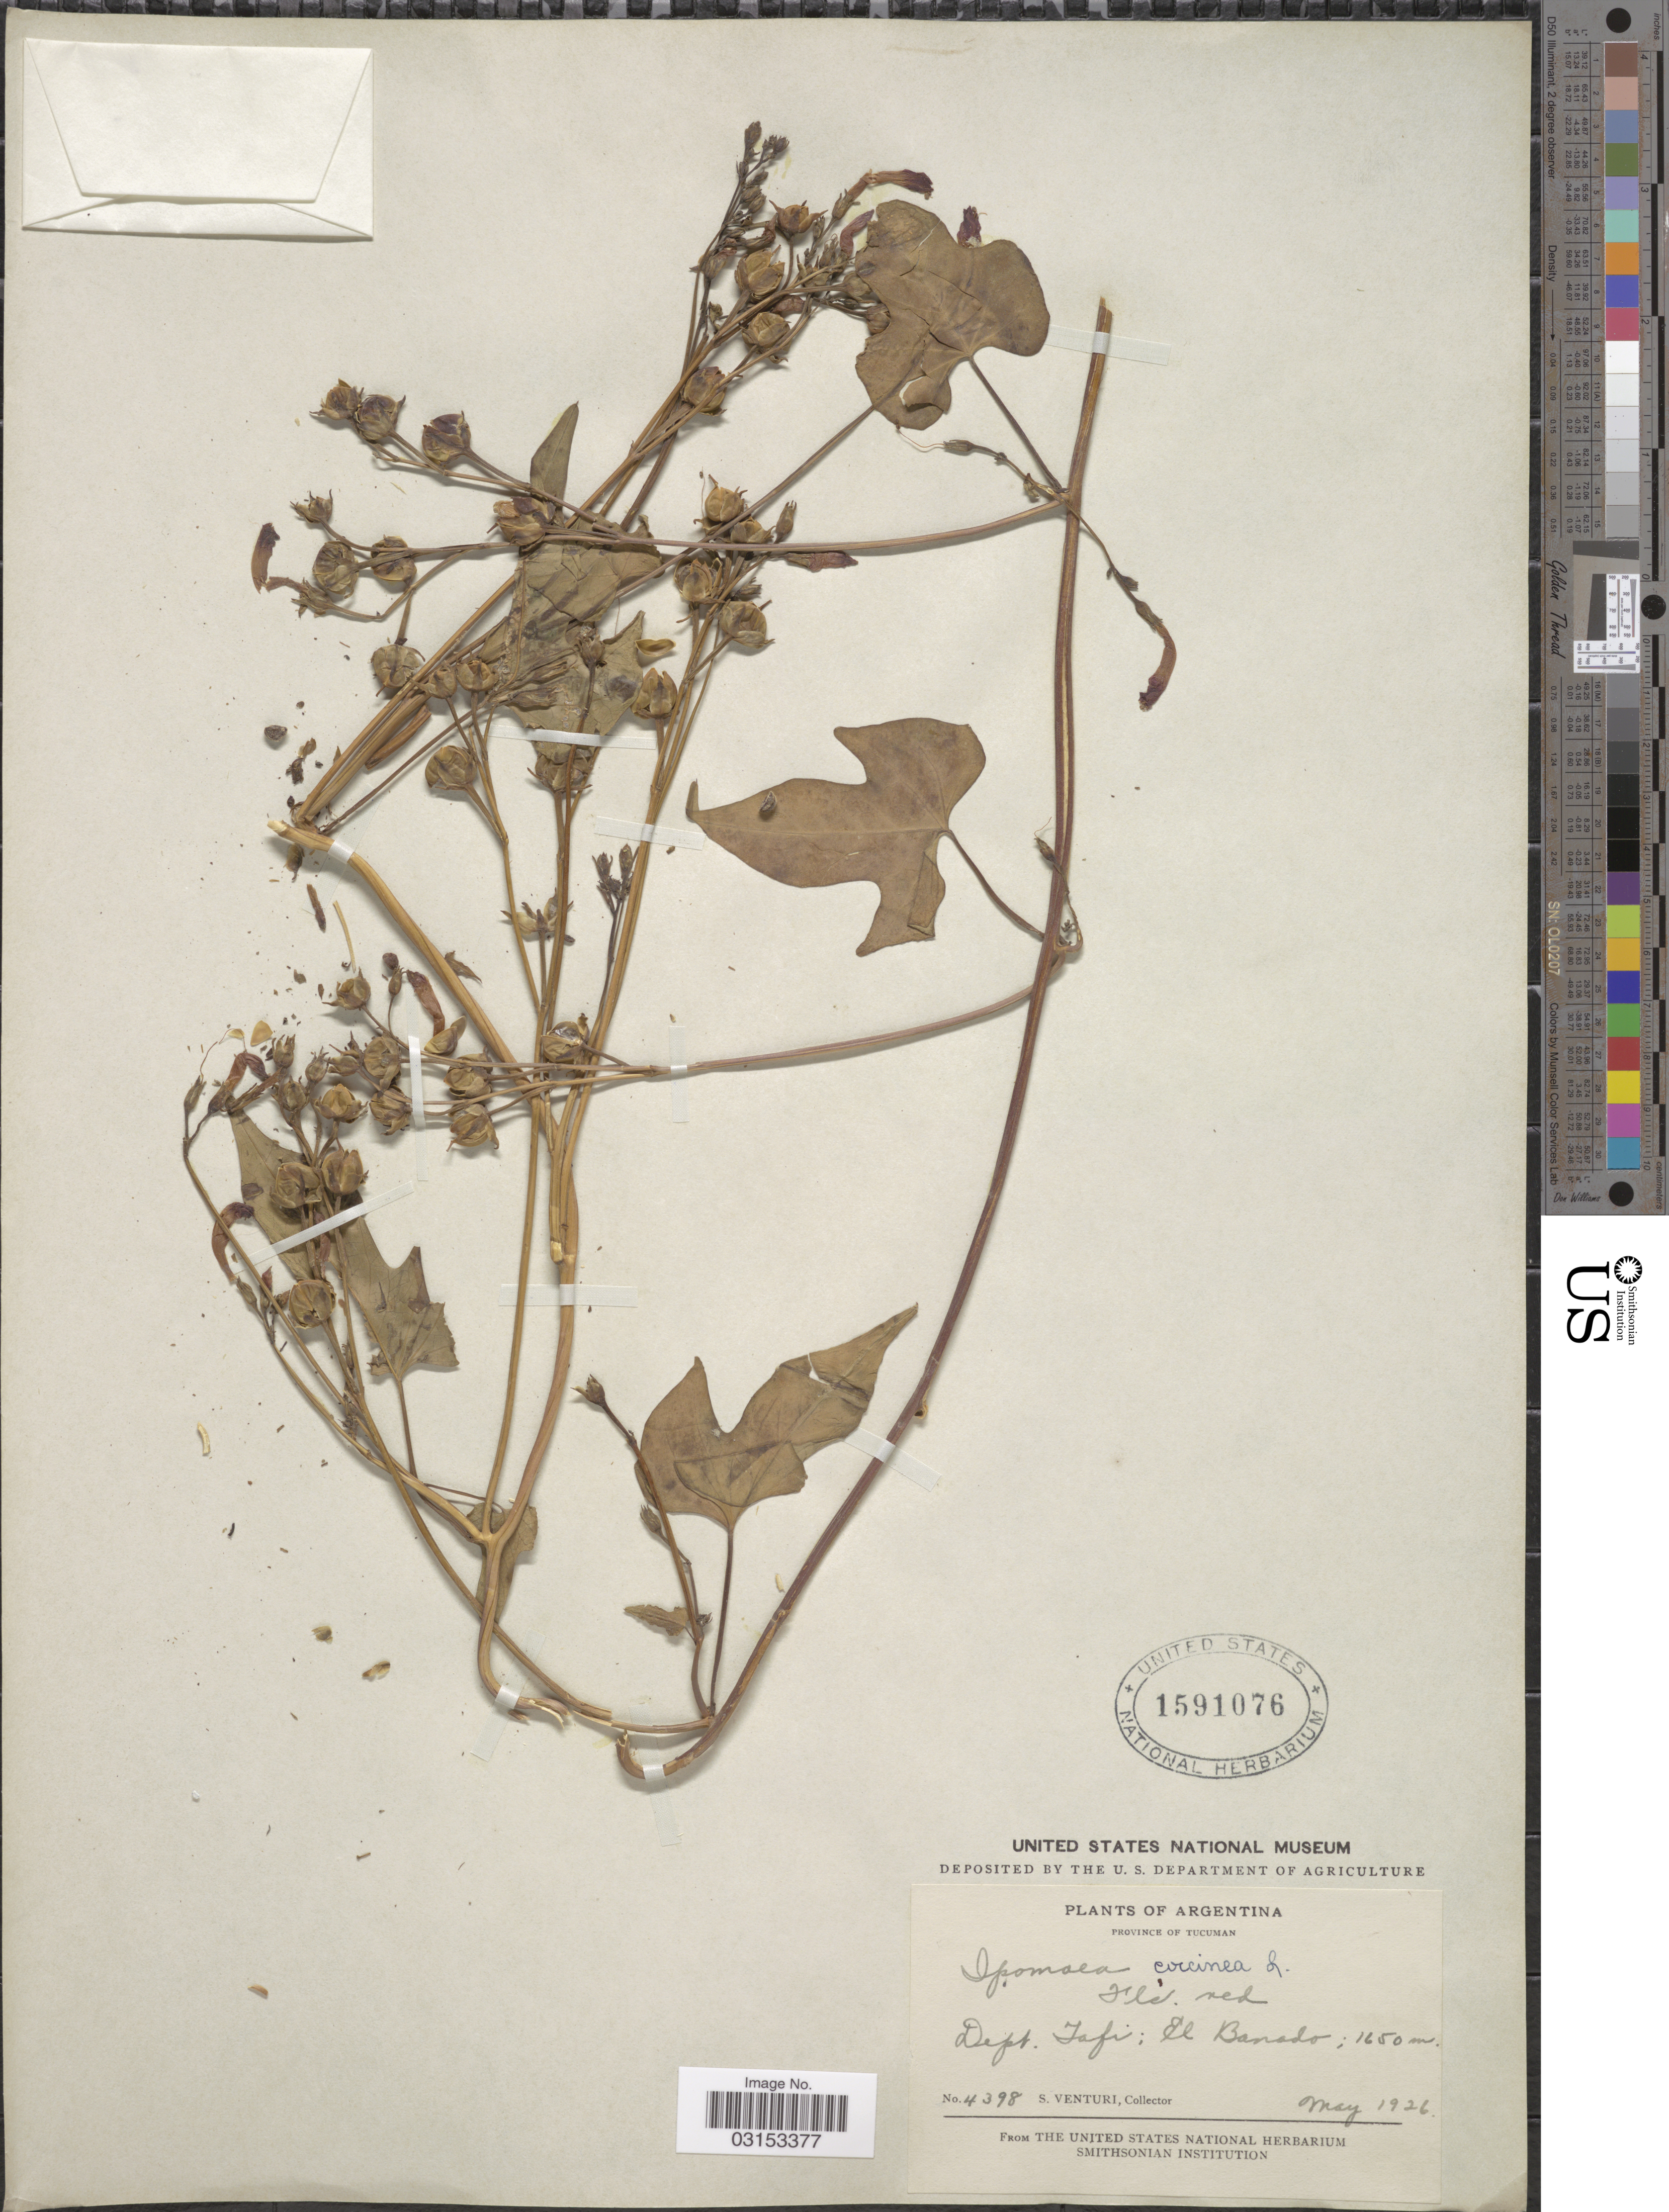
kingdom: Plantae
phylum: Tracheophyta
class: Magnoliopsida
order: Solanales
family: Convolvulaceae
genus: Ipomoea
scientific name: Ipomoea rubriflora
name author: O'Donell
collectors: S. Venturi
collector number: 4398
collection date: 1926-05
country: Argentina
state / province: Tucuman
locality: Dept. Tafi; El Banado.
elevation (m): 1650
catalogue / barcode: US 1591076